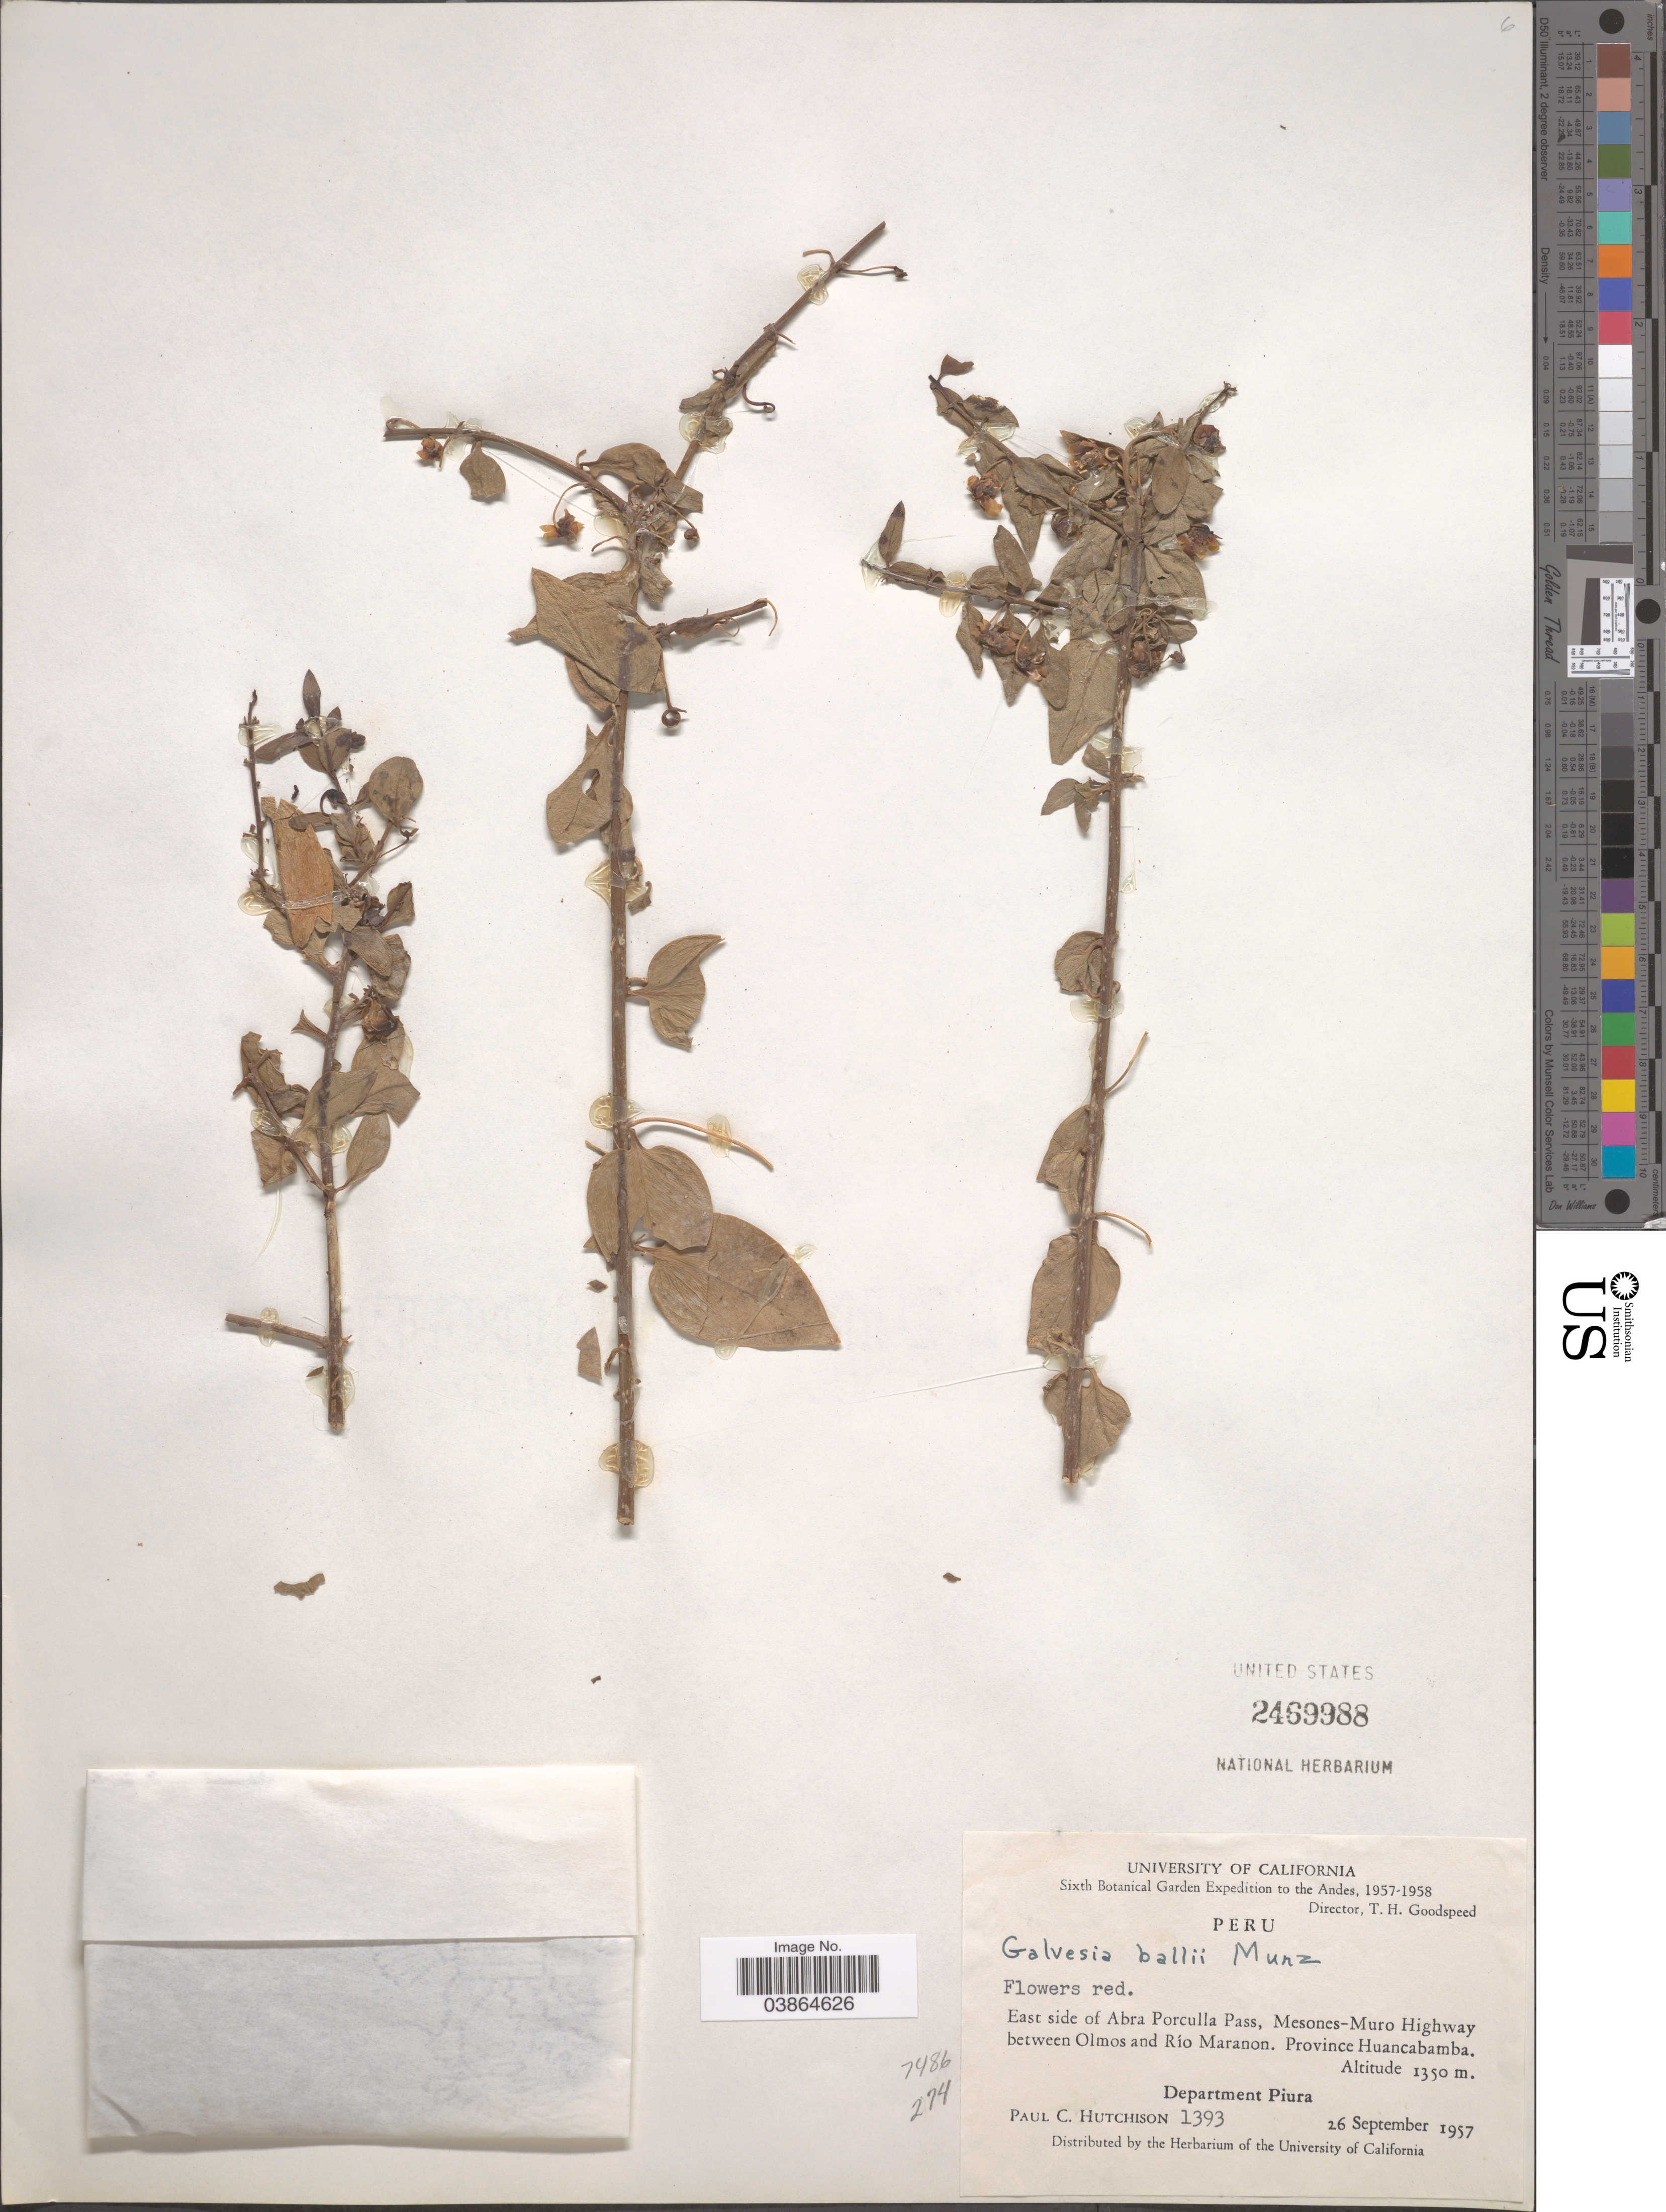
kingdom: Plantae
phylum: Tracheophyta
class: Magnoliopsida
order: Lamiales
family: Plantaginaceae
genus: Galvezia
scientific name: Galvezia ballii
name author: Munz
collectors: P. C. Hutchison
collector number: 1393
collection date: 1957-09-26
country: Peru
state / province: Piura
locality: The Andes. East side of Abra Porculla Pass, Mesones-Muro Highway between Olmos and Río Maranon. Province Huancabamba. Department Piura.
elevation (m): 1350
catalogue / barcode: US 2469988